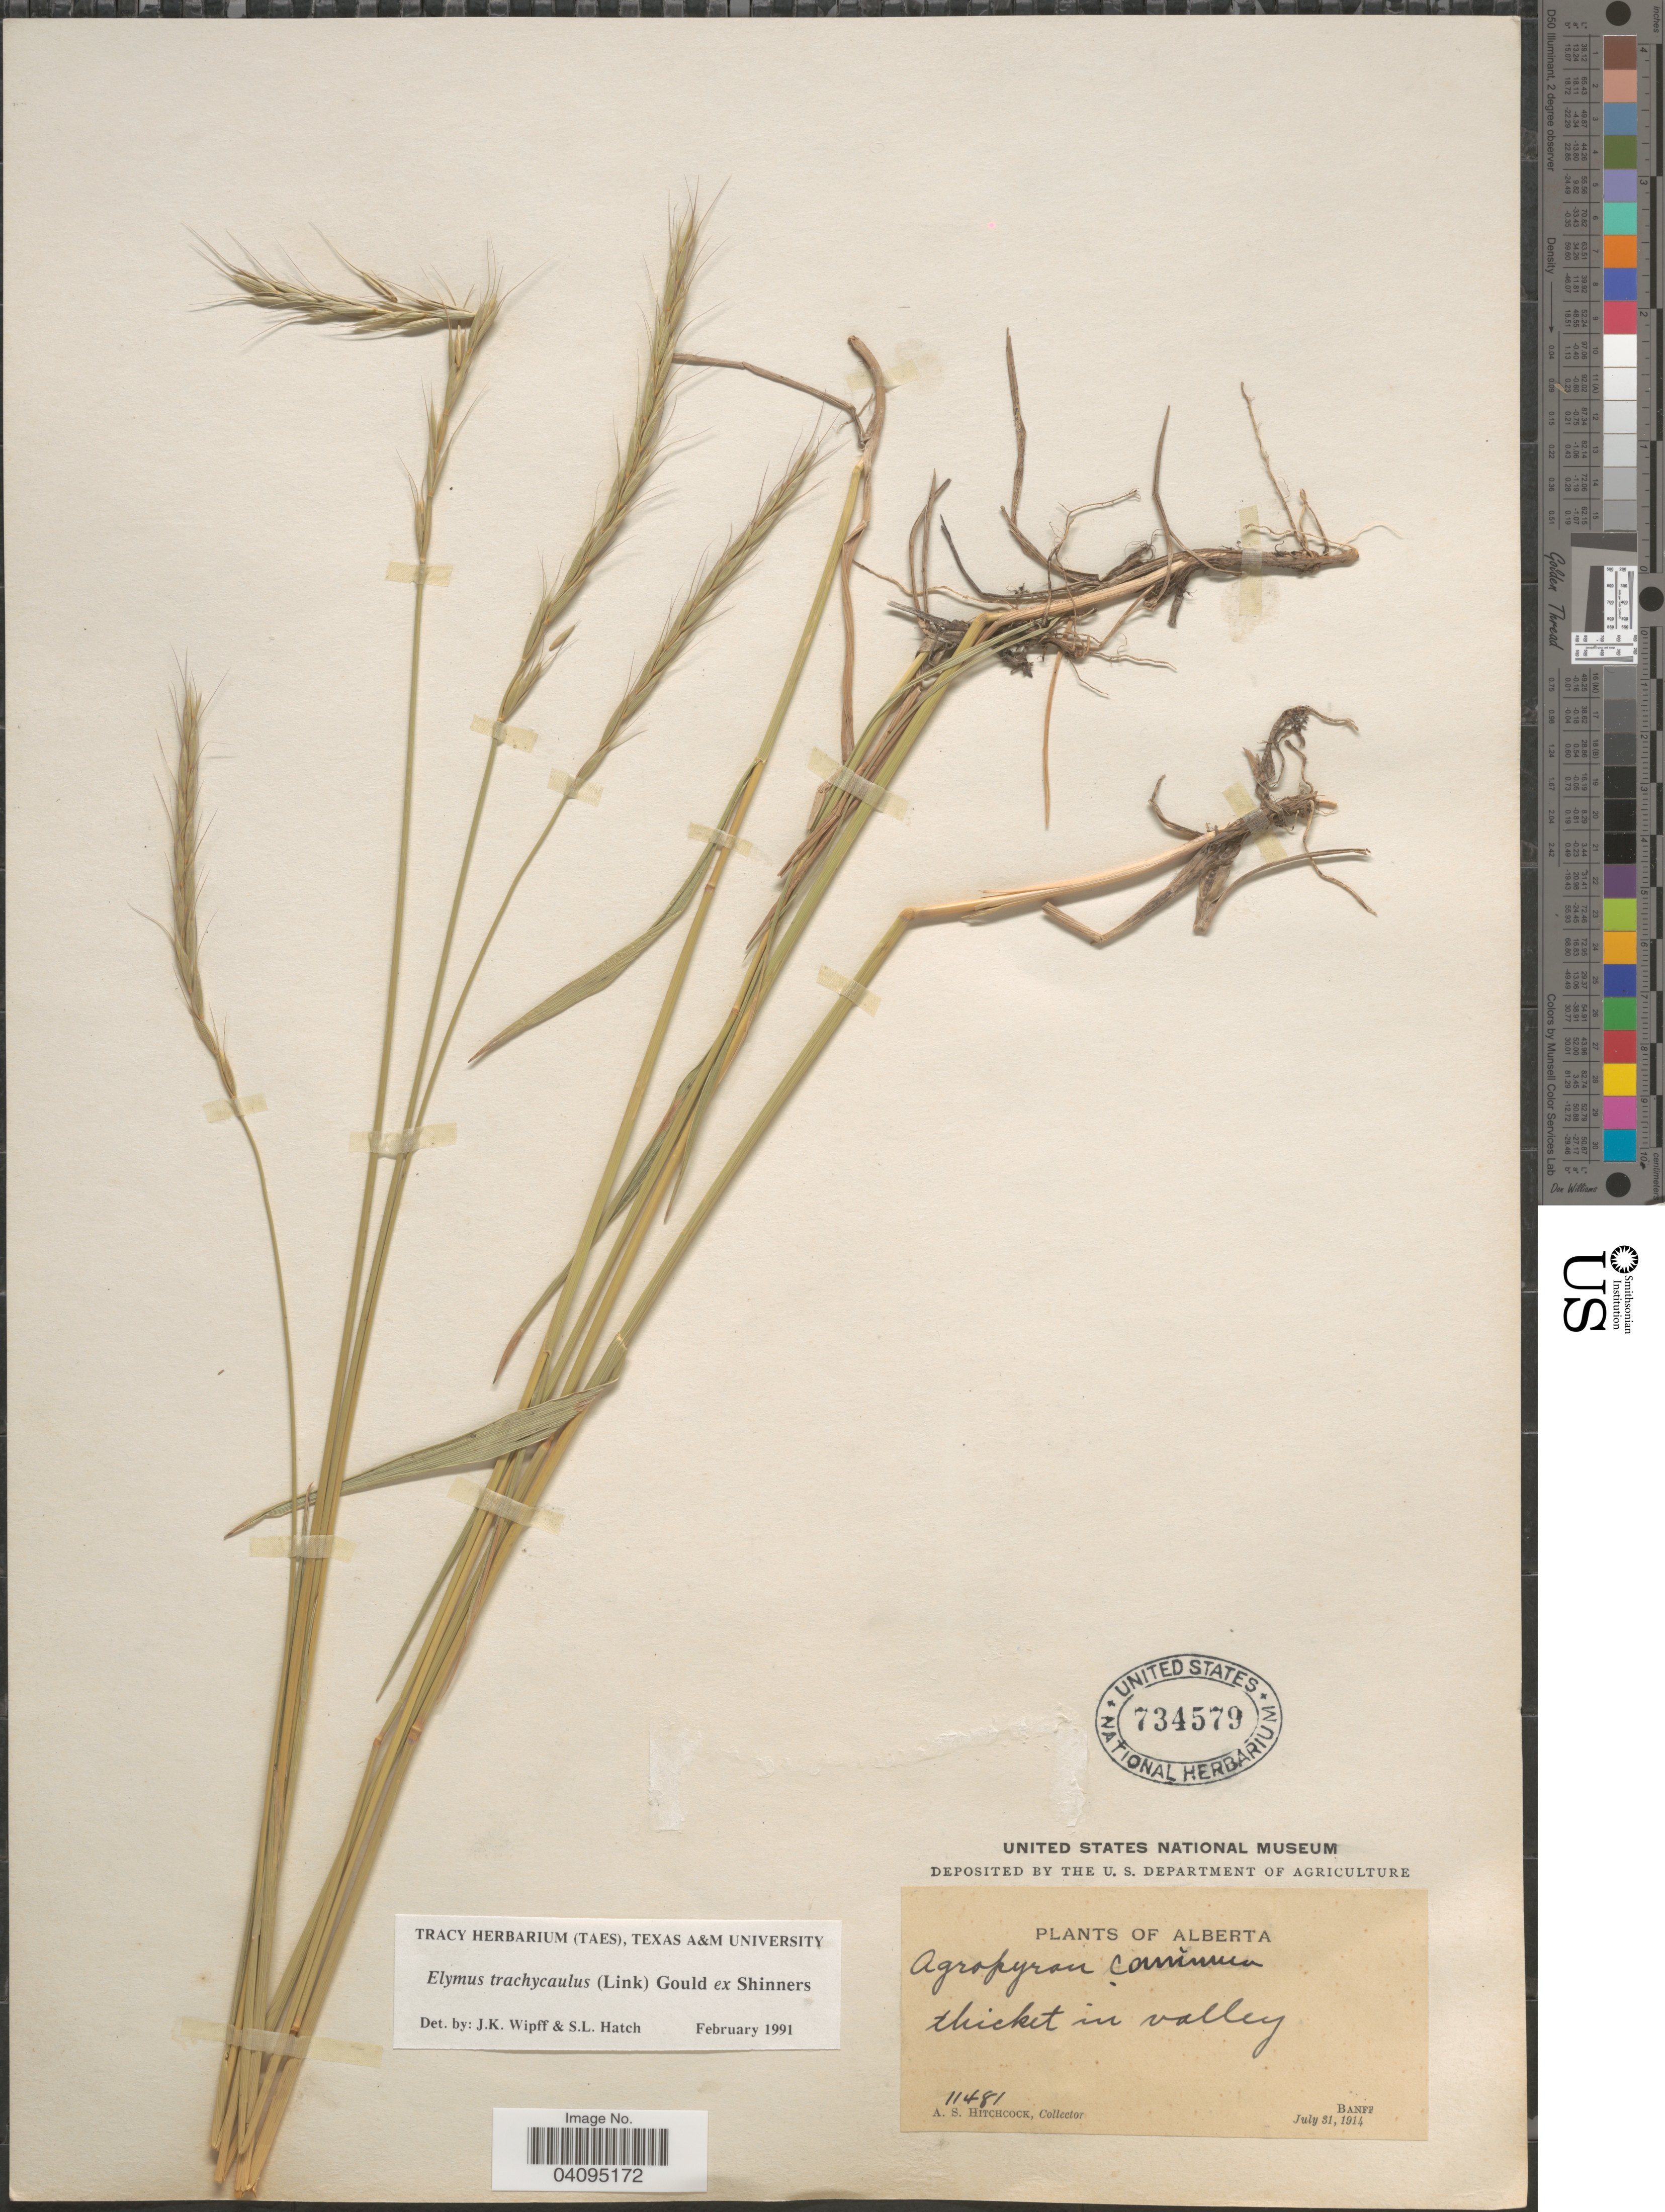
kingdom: Plantae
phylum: Tracheophyta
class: Liliopsida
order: Poales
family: Poaceae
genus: Elymus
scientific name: Elymus trachycaulus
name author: (Link) Gould ex Shinners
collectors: A. S. Hitchcock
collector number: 11481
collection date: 1914-07-31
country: Canada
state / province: Alberta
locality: Thicket in valley. Banff.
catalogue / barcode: US 734579